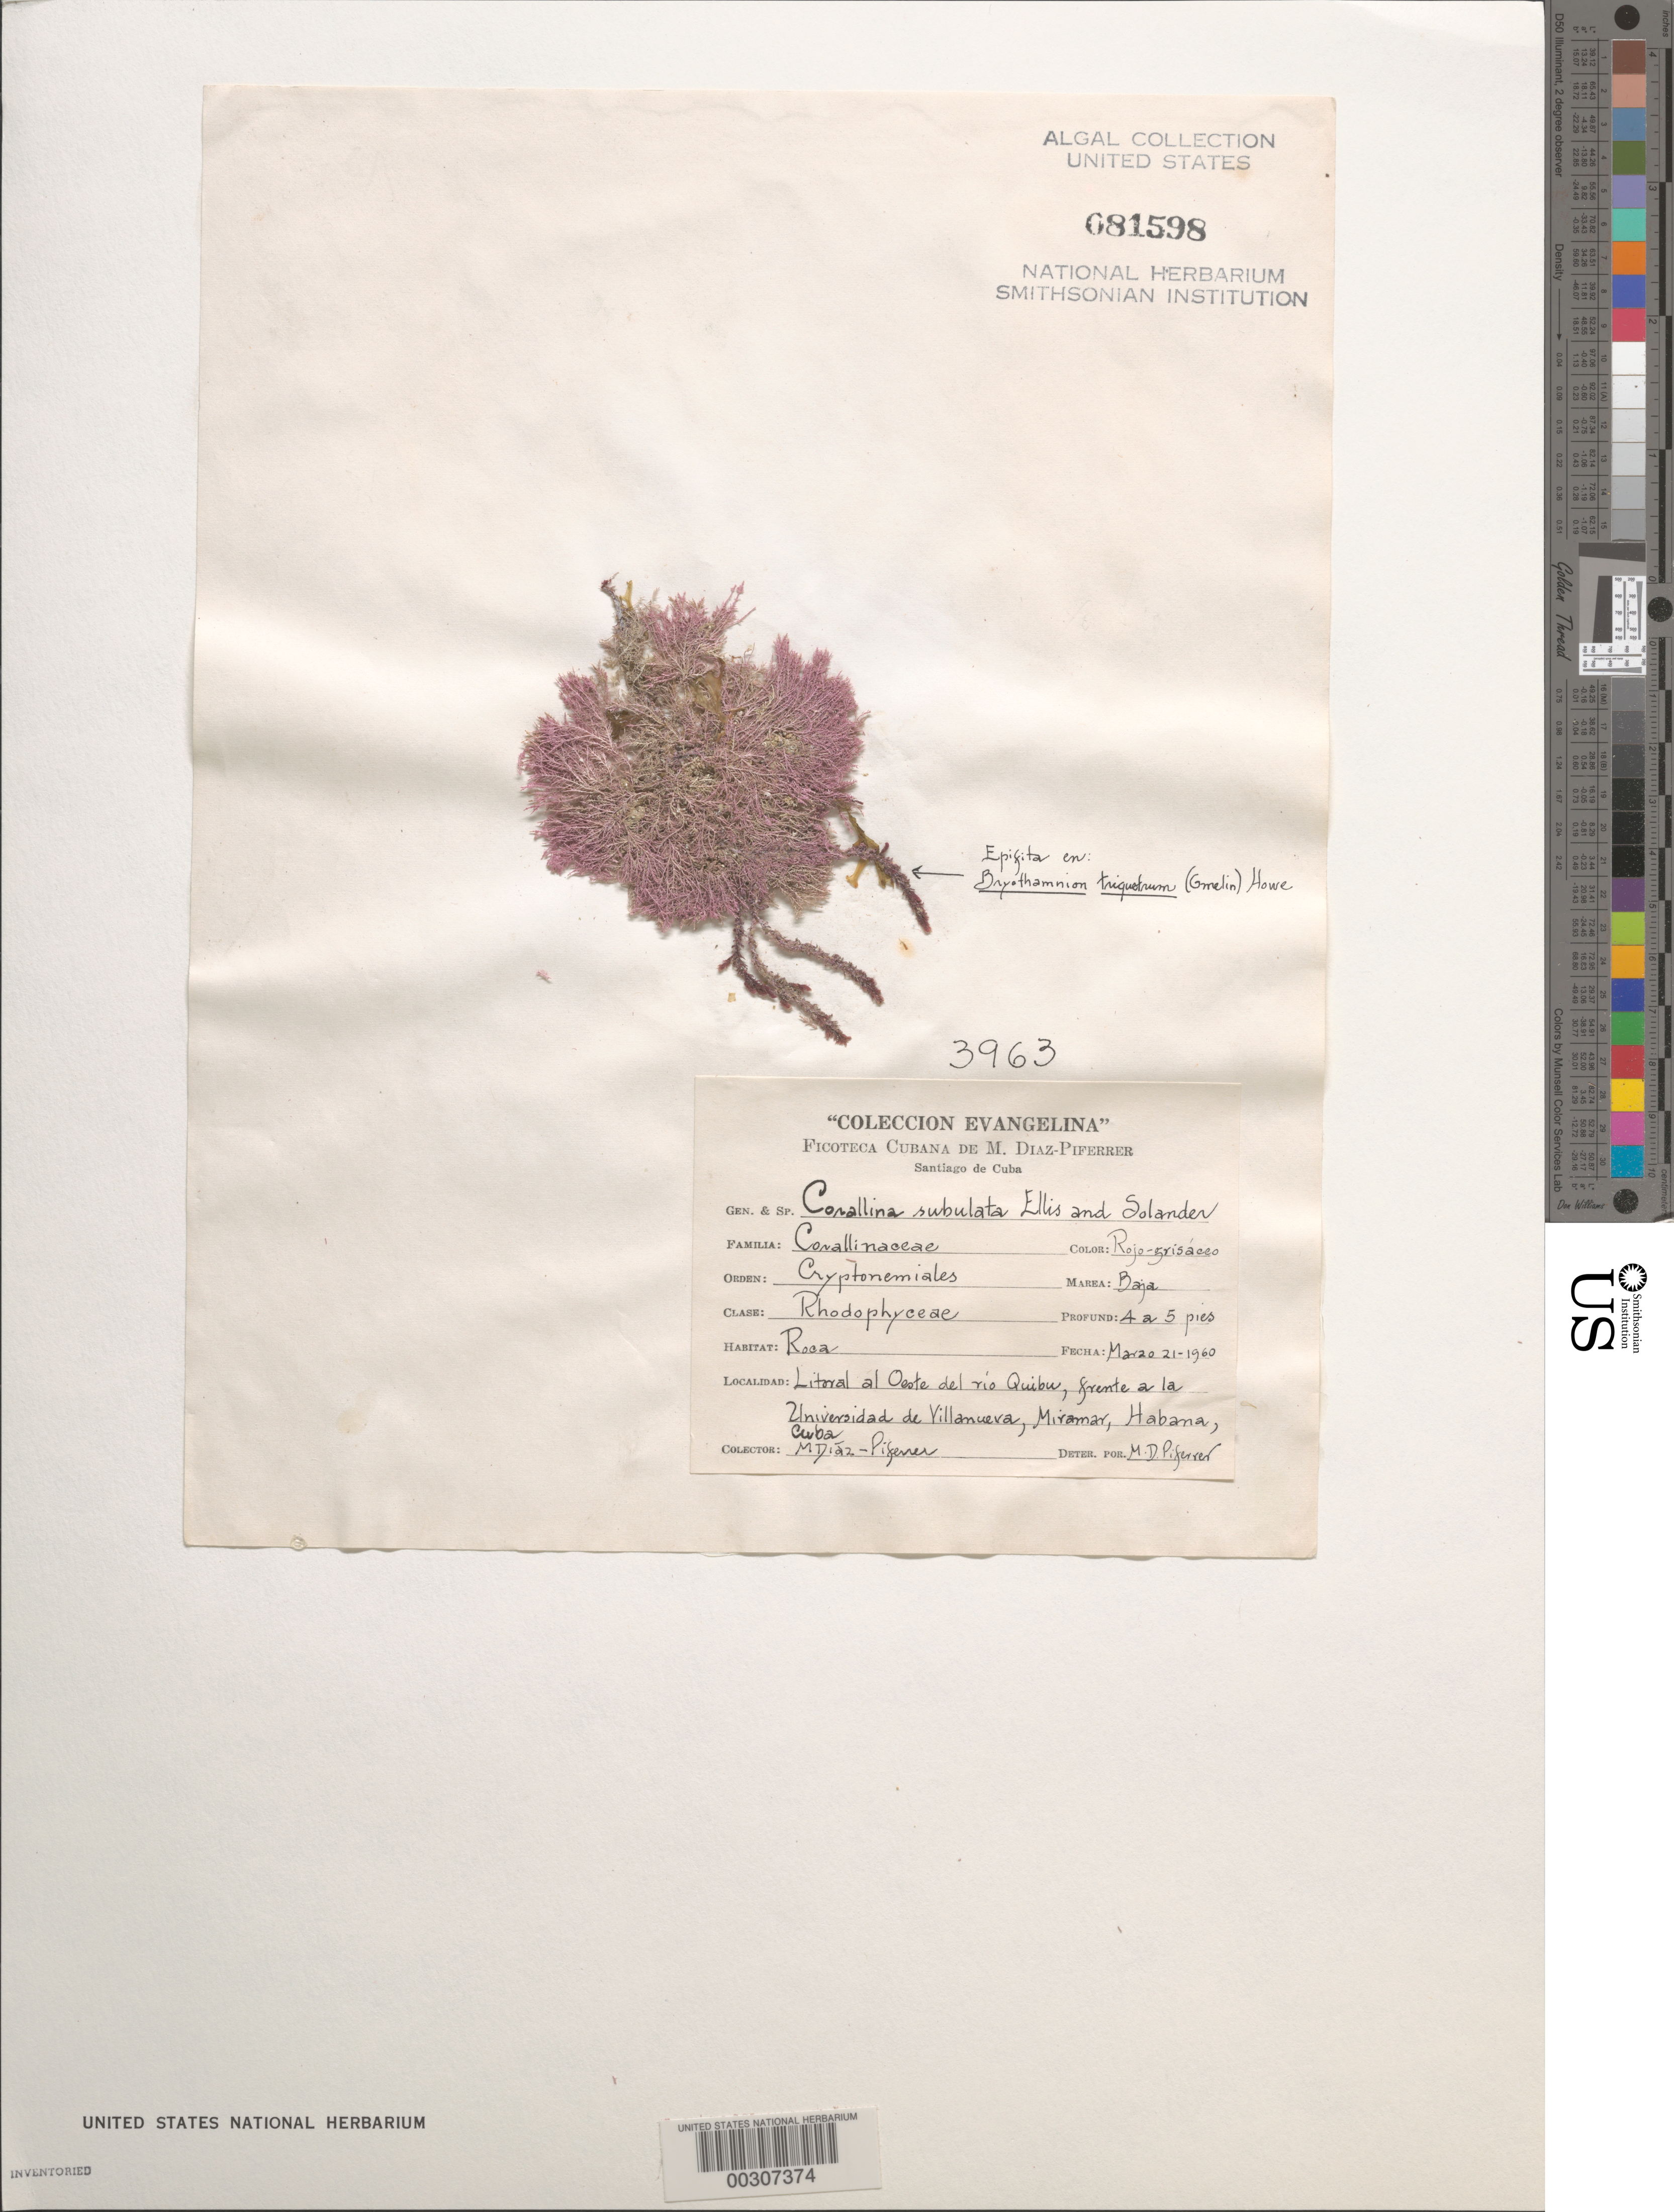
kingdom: Plantae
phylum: Rhodophyta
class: Florideophyceae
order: Corallinales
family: Corallinaceae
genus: Jania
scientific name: Jania subulata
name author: (Ellis & Sol.) Sond.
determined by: Algae name updating Project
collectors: M. Diaz-Piferrer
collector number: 3963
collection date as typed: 20 Mar 1960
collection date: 1960-03-20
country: Cuba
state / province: La Habana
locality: Miramar, universidad de villanueva, west of rio quibu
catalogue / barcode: US 81598